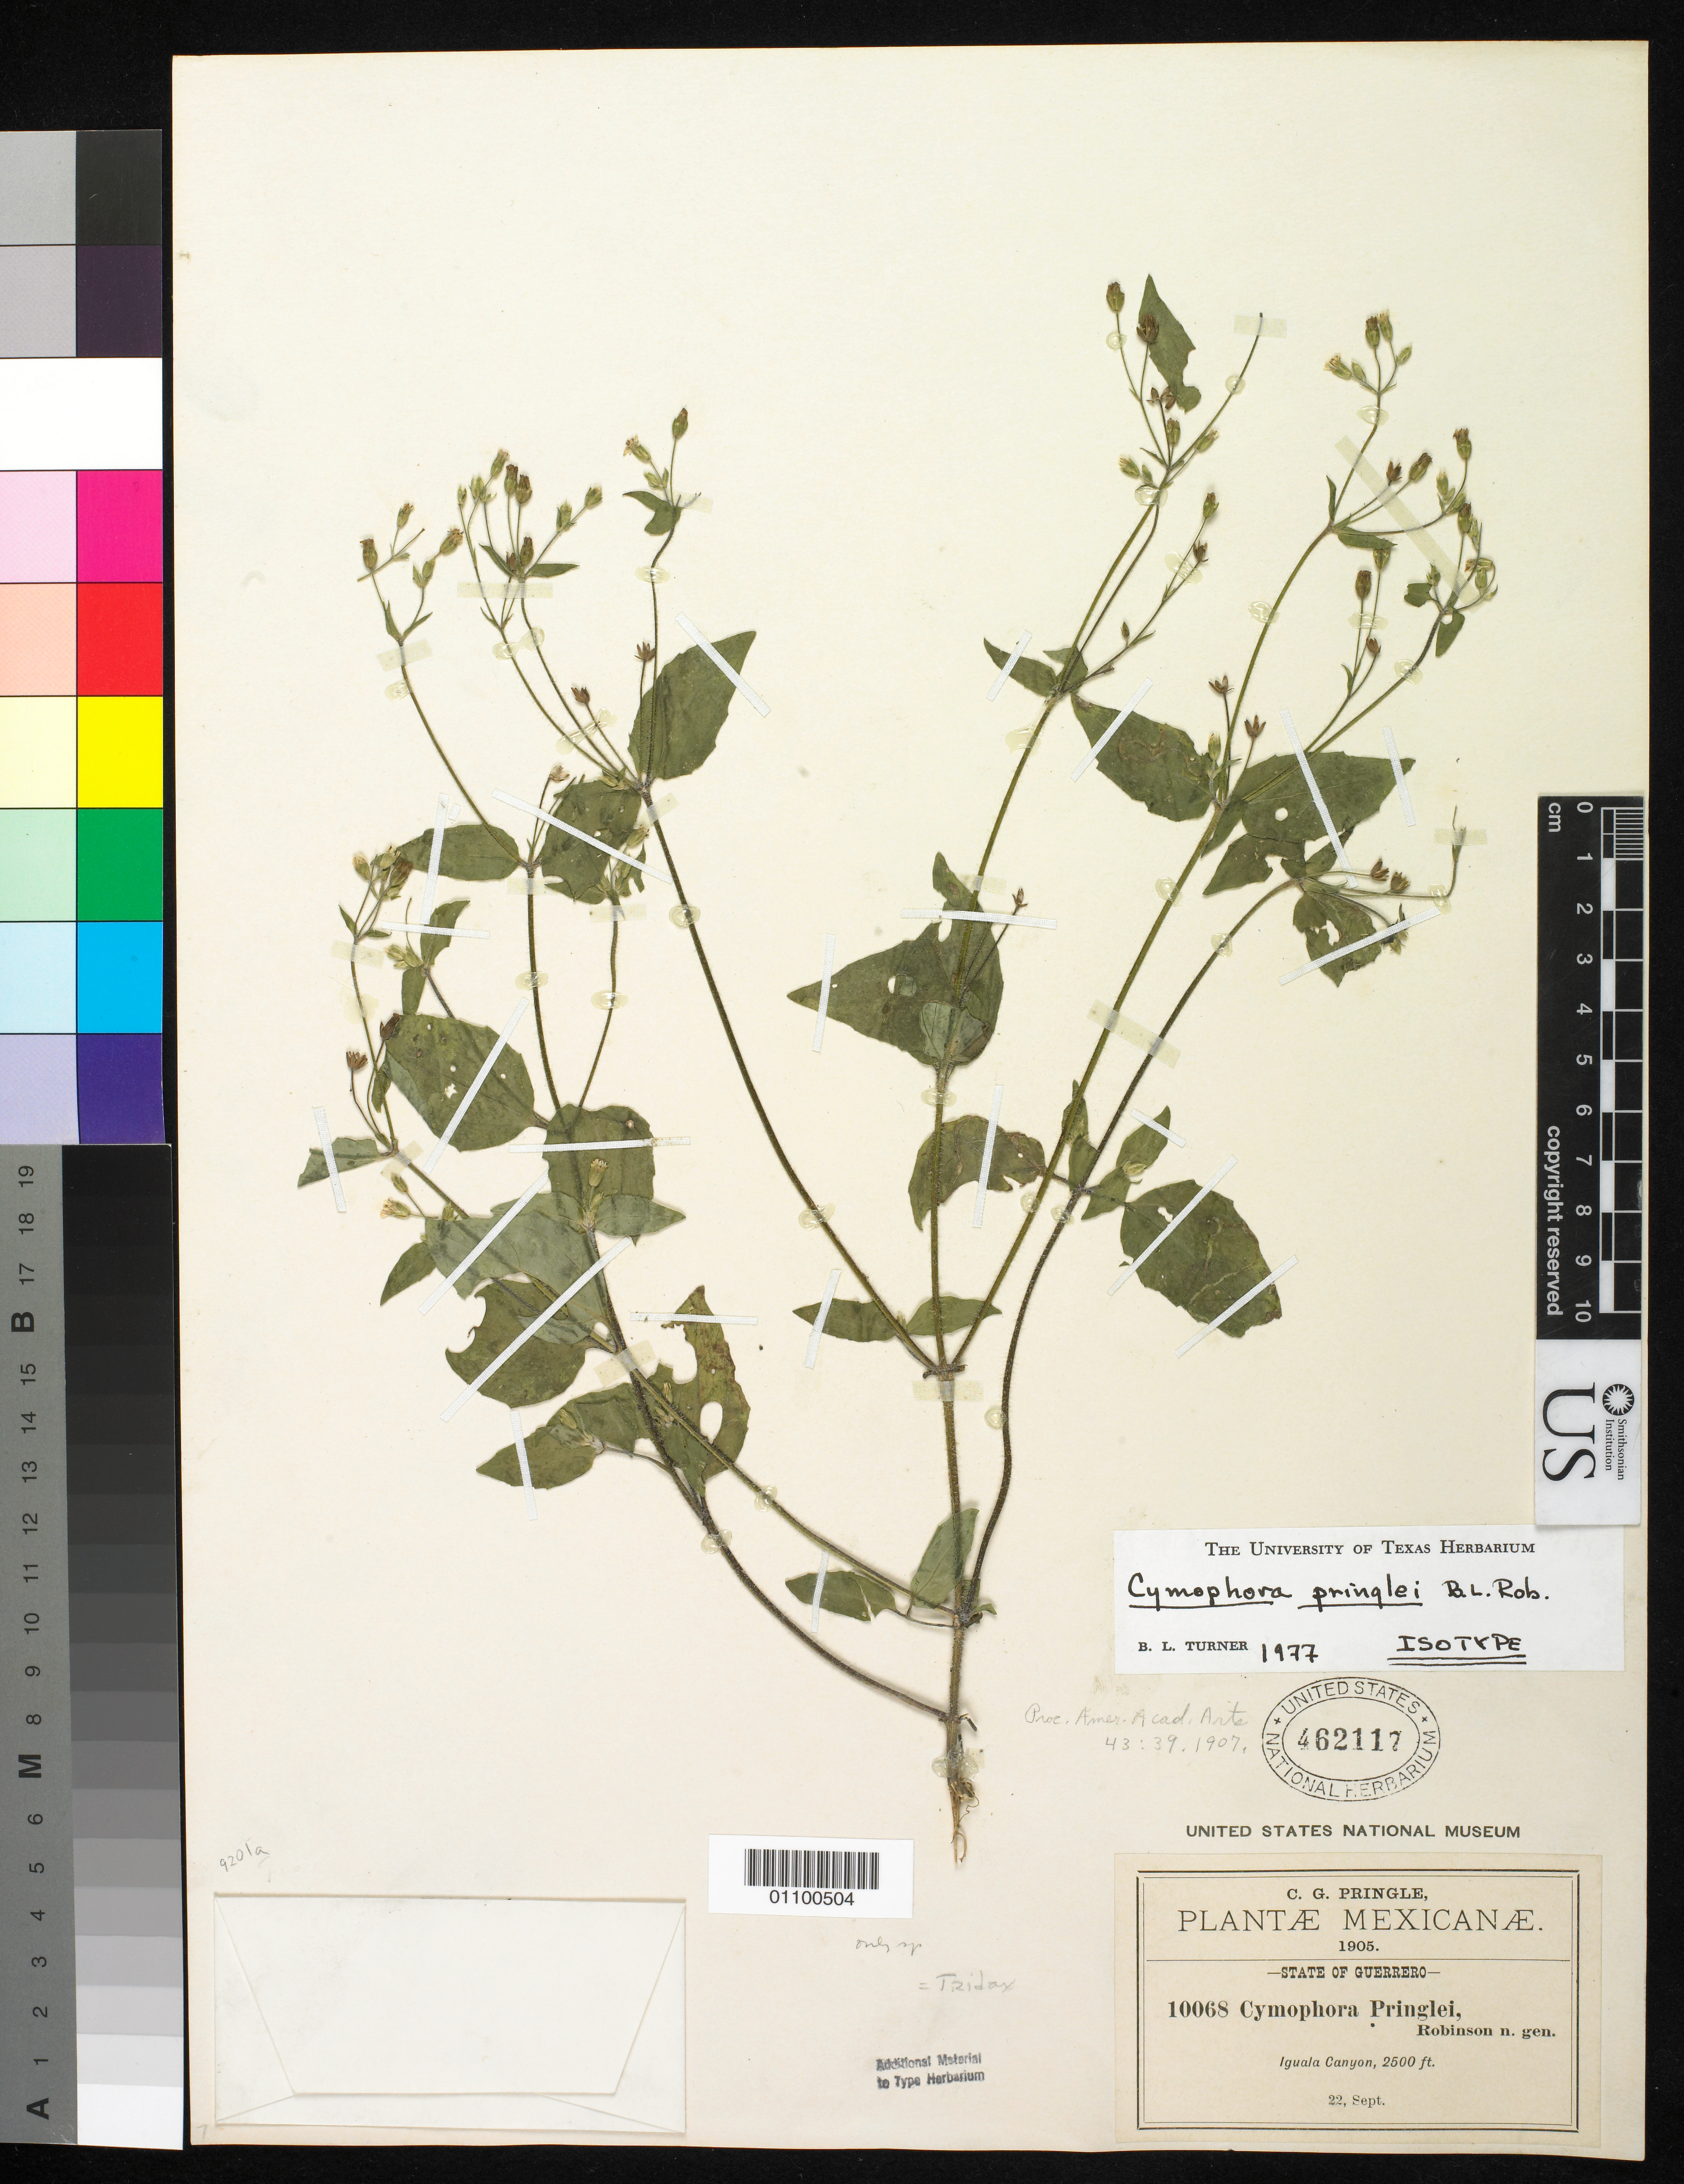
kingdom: Plantae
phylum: Tracheophyta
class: Magnoliopsida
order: Asterales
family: Asteraceae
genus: Cymophora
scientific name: Cymophora pringlei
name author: B.L. Rob.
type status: Isotype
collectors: C. G. Pringle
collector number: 10068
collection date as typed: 22 Sep 1905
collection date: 1905-09-22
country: Mexico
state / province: Guerrero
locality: Iguala Canyon.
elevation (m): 760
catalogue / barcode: US 462117